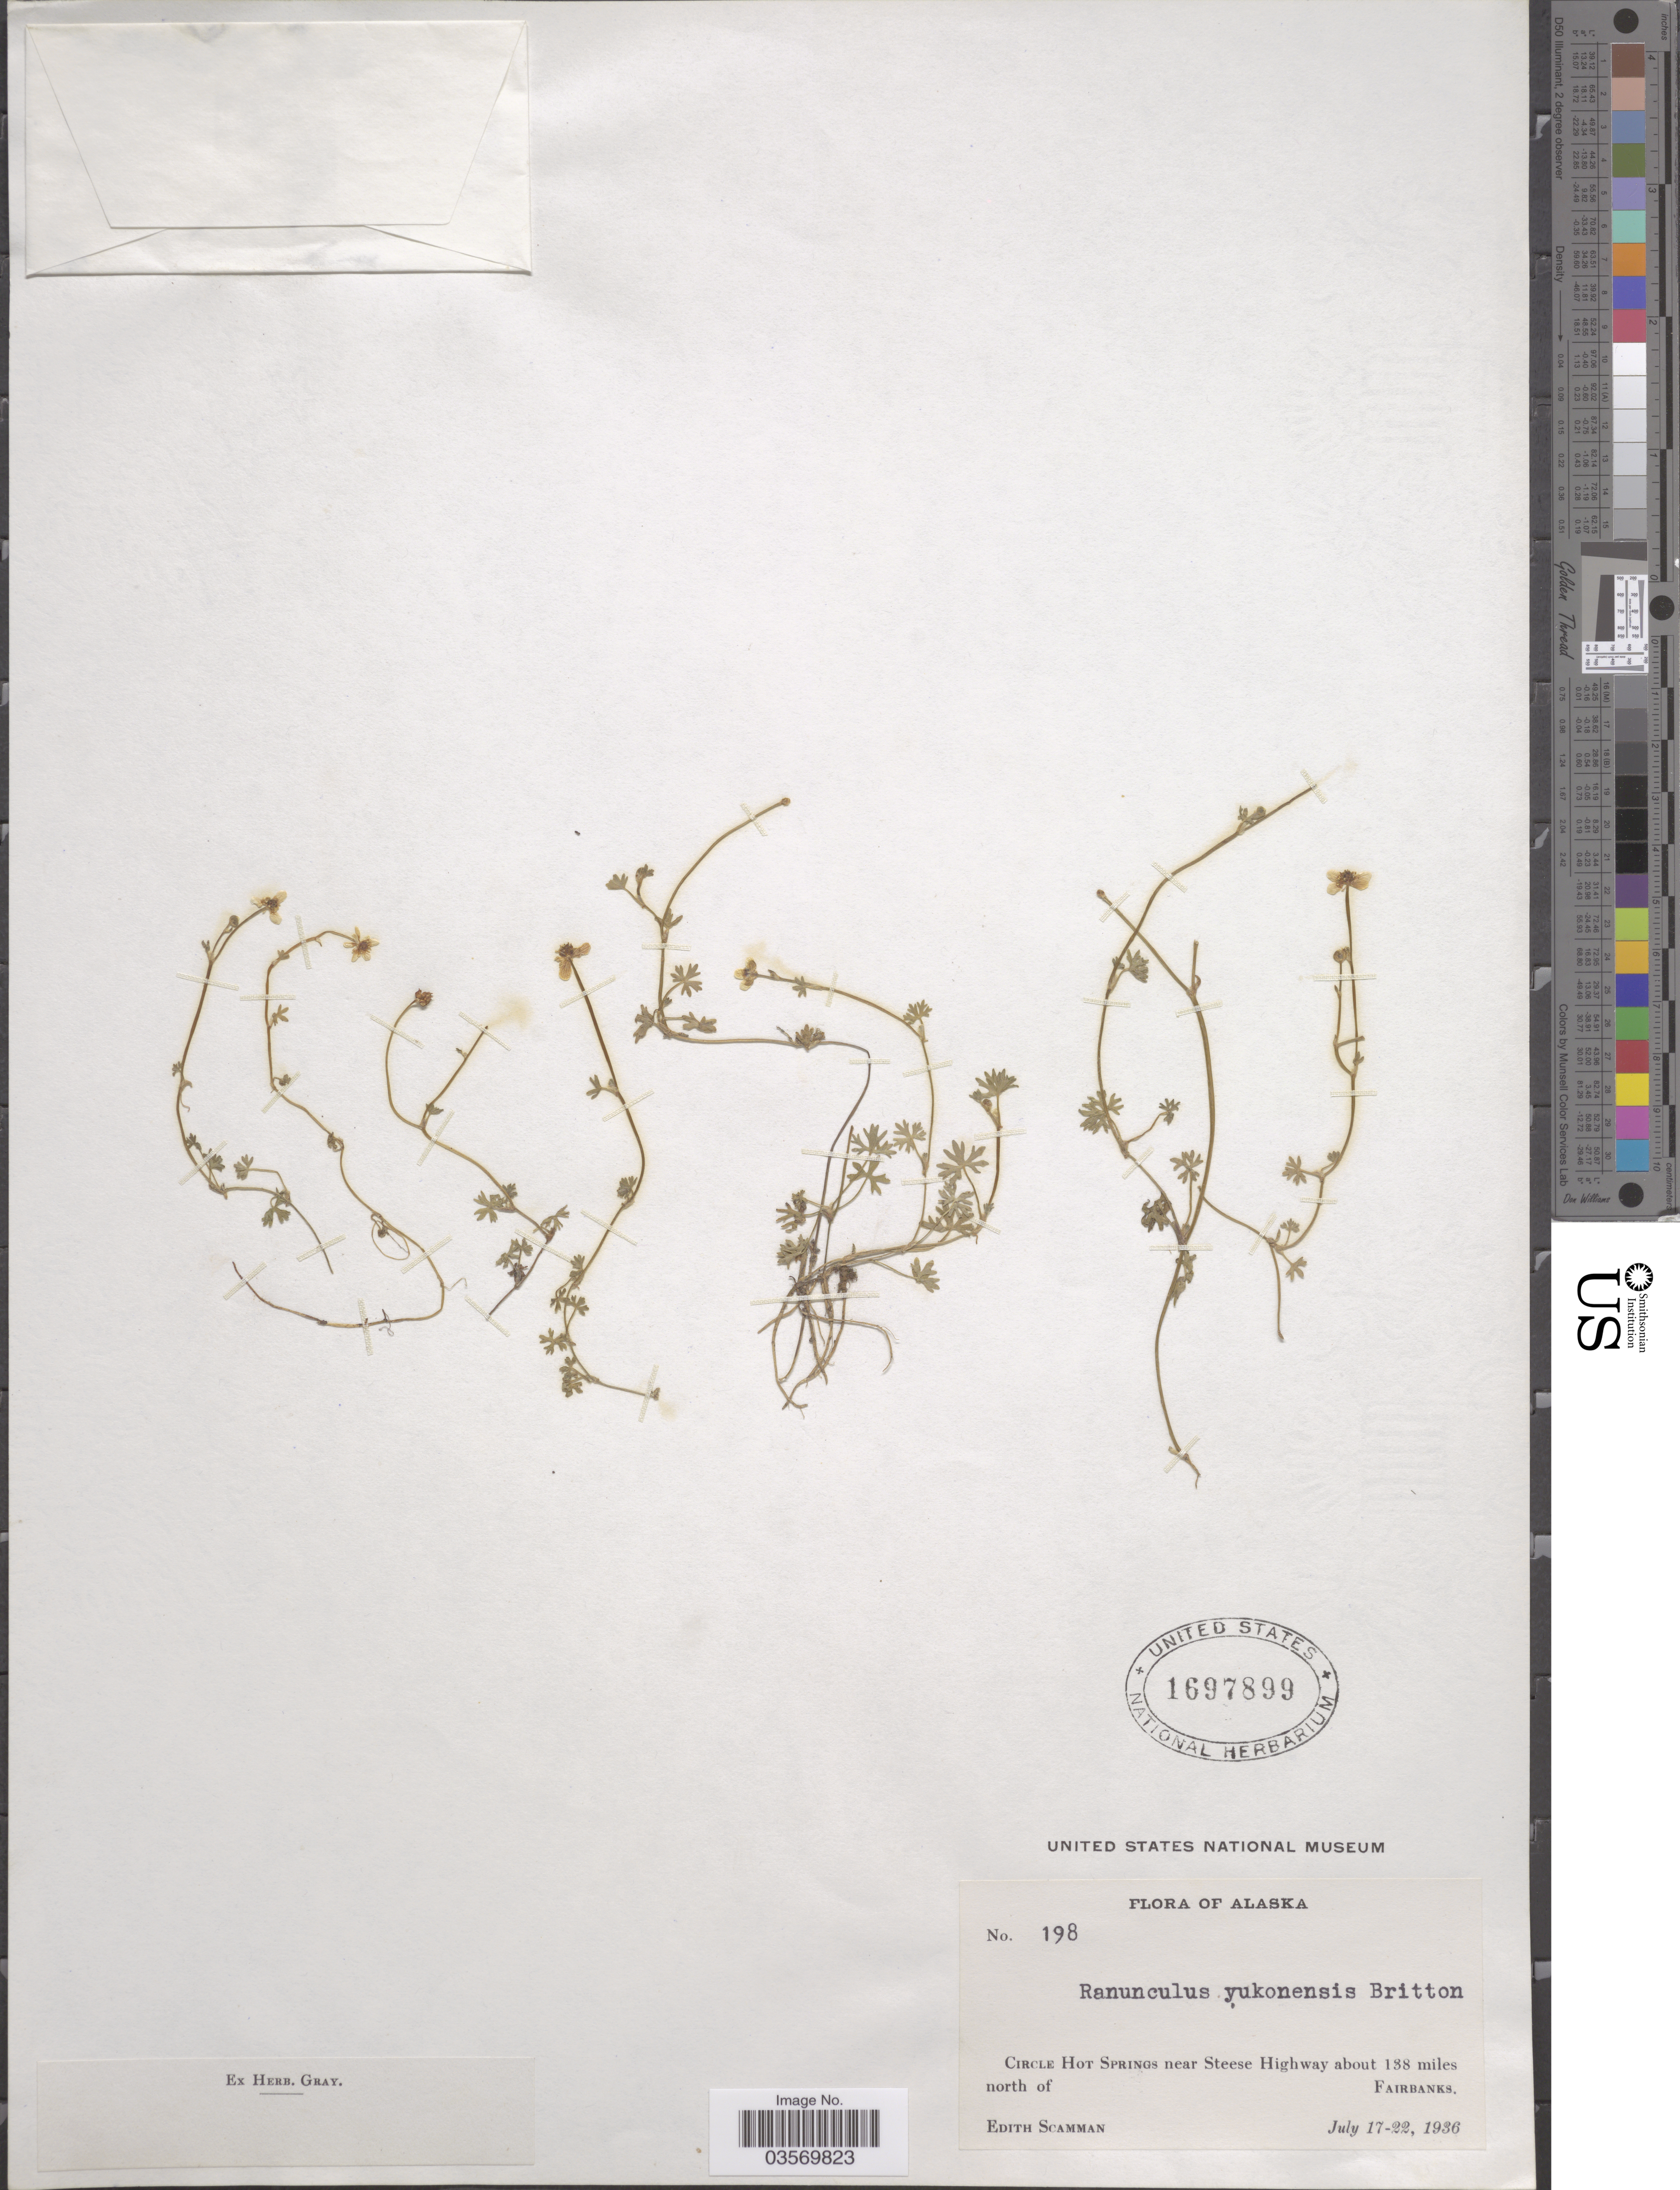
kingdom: Plantae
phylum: Tracheophyta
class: Magnoliopsida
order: Ranunculales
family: Ranunculaceae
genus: Ranunculus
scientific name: Ranunculus yukonensis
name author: Britton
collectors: E. Scamman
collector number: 198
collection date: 1936-07-17/1936-07-22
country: United States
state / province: Alaska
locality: Circle Hot Springs near Steese Highway about 138 miles north of Fairbanks.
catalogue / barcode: US 1697899